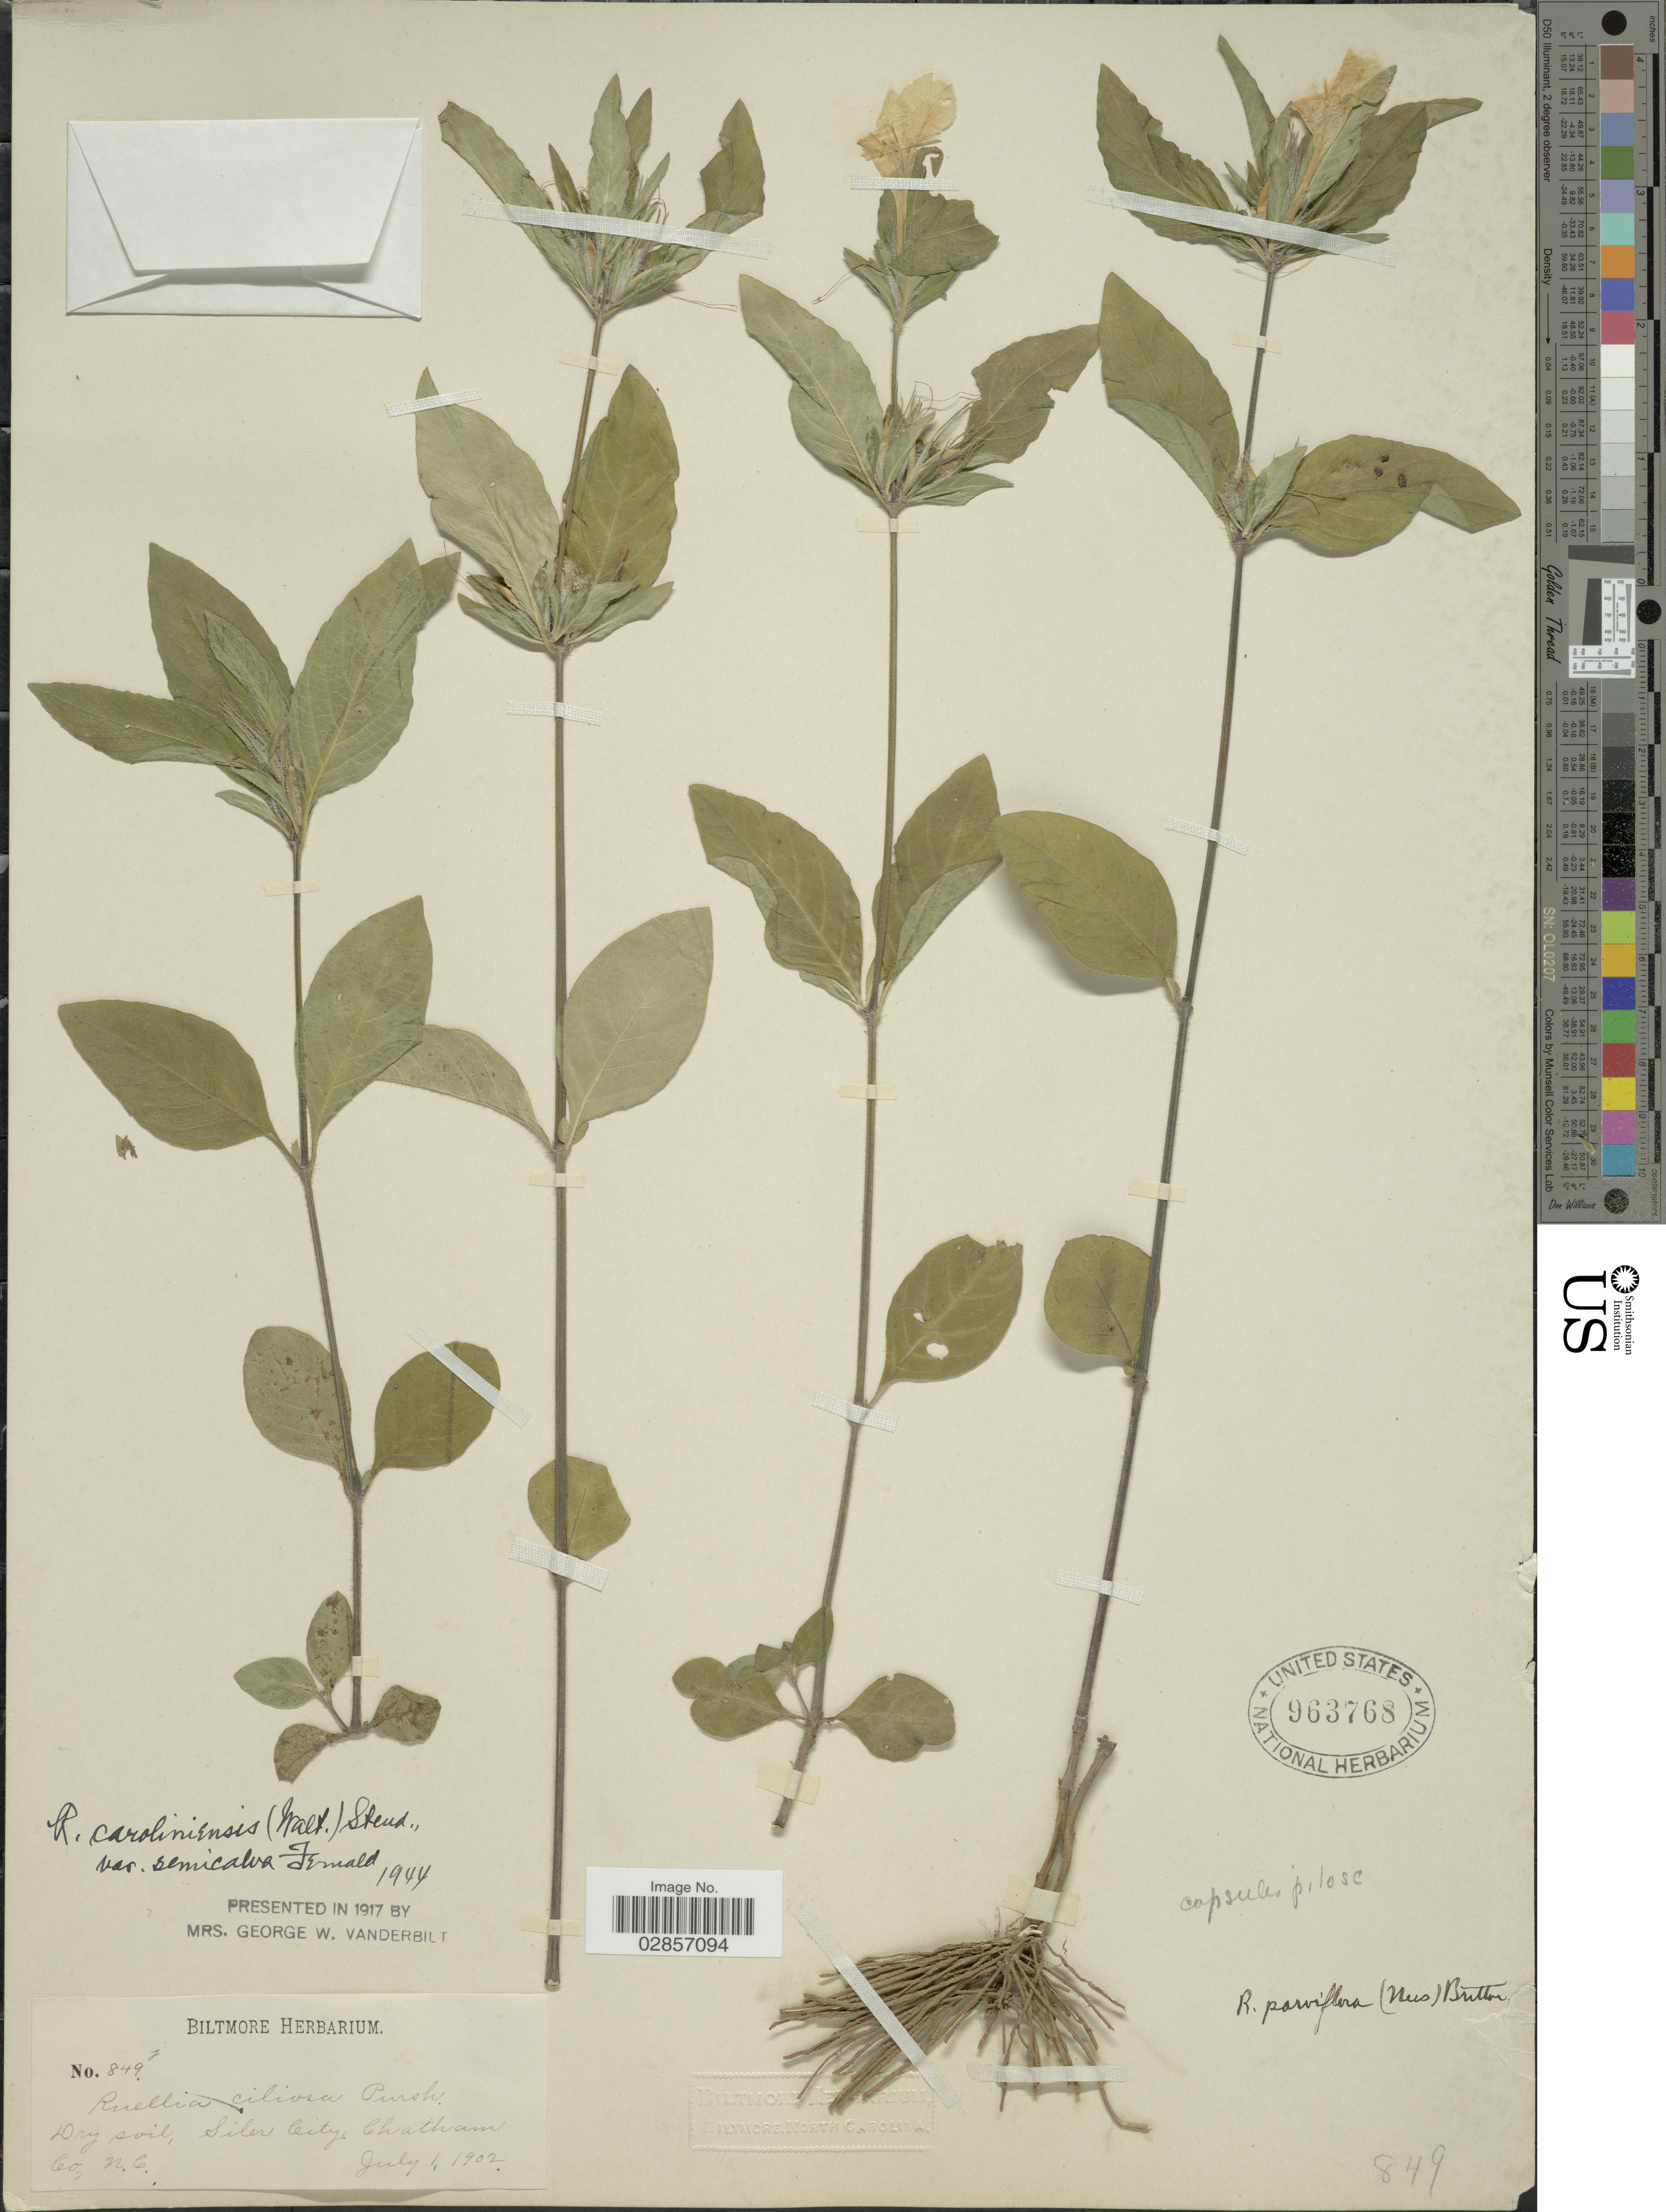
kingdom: Plantae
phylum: Tracheophyta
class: Magnoliopsida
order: Lamiales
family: Acanthaceae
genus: Ruellia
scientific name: Ruellia caroliniensis var. semicalva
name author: Fernald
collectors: ex herb. Biltmore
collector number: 849j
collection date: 1902-07-01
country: United States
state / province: North Carolina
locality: Dry soil, Siler City, Chatham Co., N.C.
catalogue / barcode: US 963768